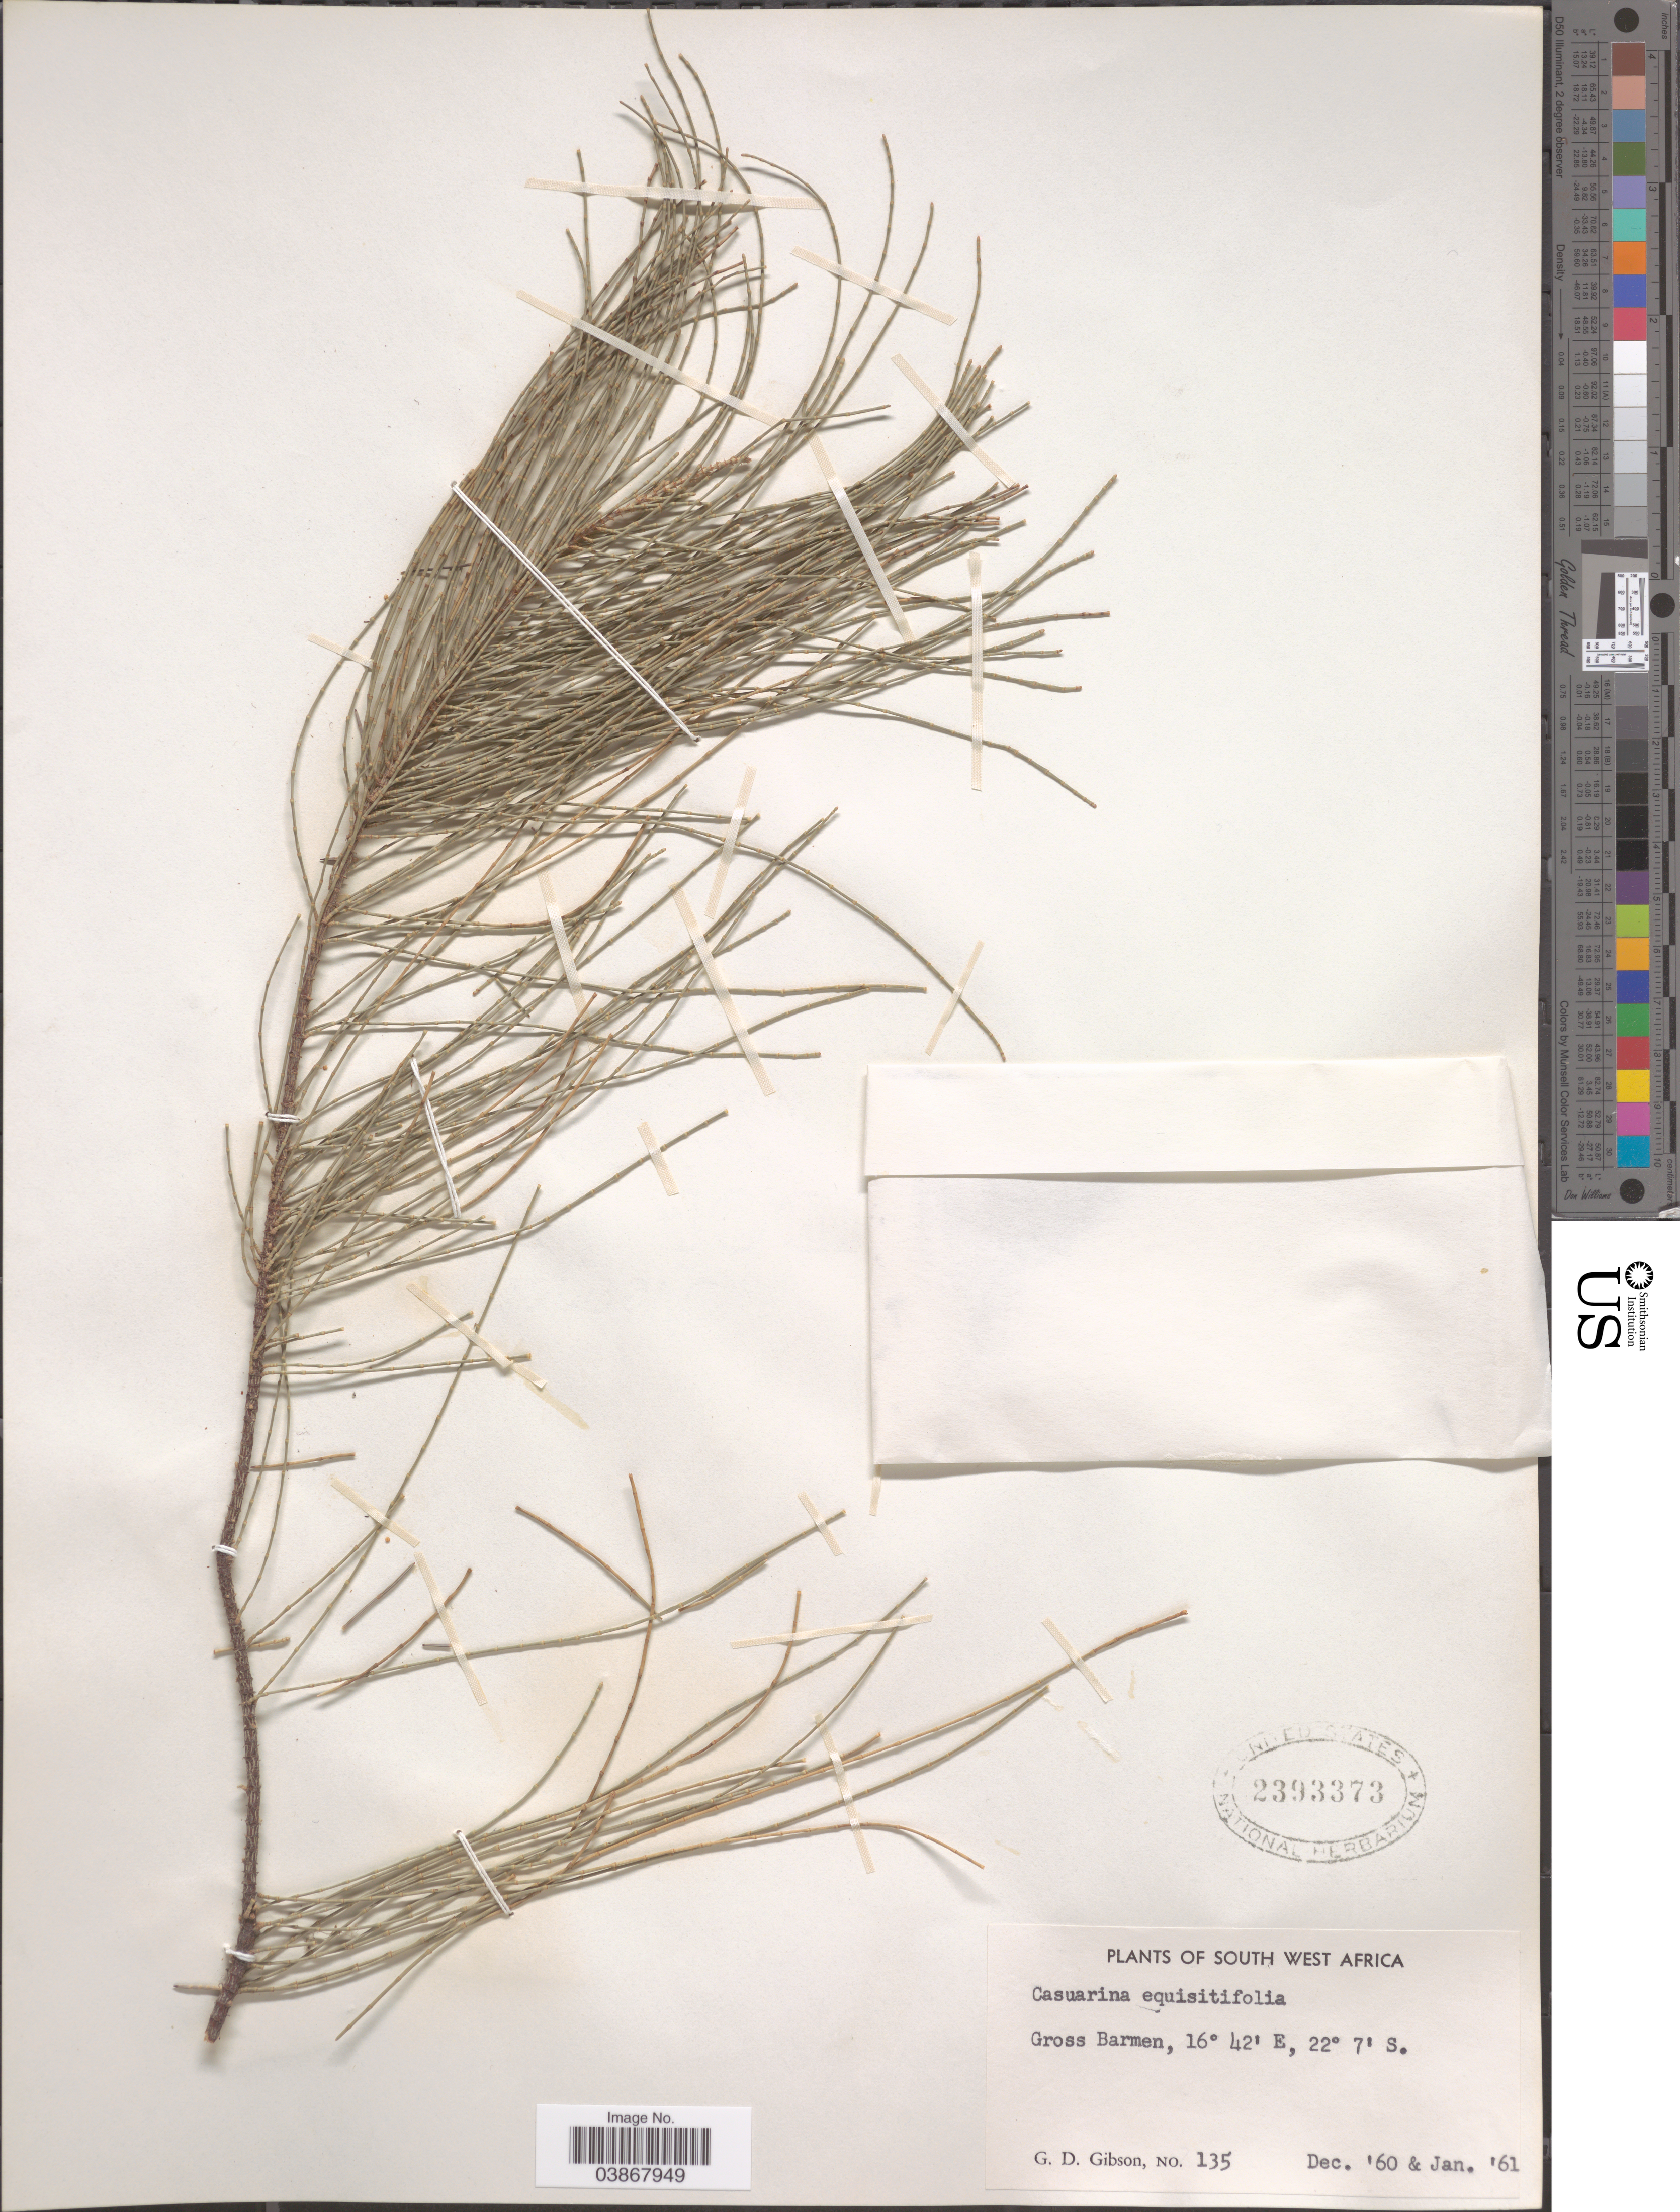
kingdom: Plantae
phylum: Tracheophyta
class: Magnoliopsida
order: Fagales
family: Casuarinaceae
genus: Casuarina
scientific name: Casuarina equisetifolia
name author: L.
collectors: G. D. Gibson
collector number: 135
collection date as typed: Transcribed d/m/y: /12/60 to /1/61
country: Namibia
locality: South West Africa. Gross Barmen.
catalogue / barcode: US 2393373